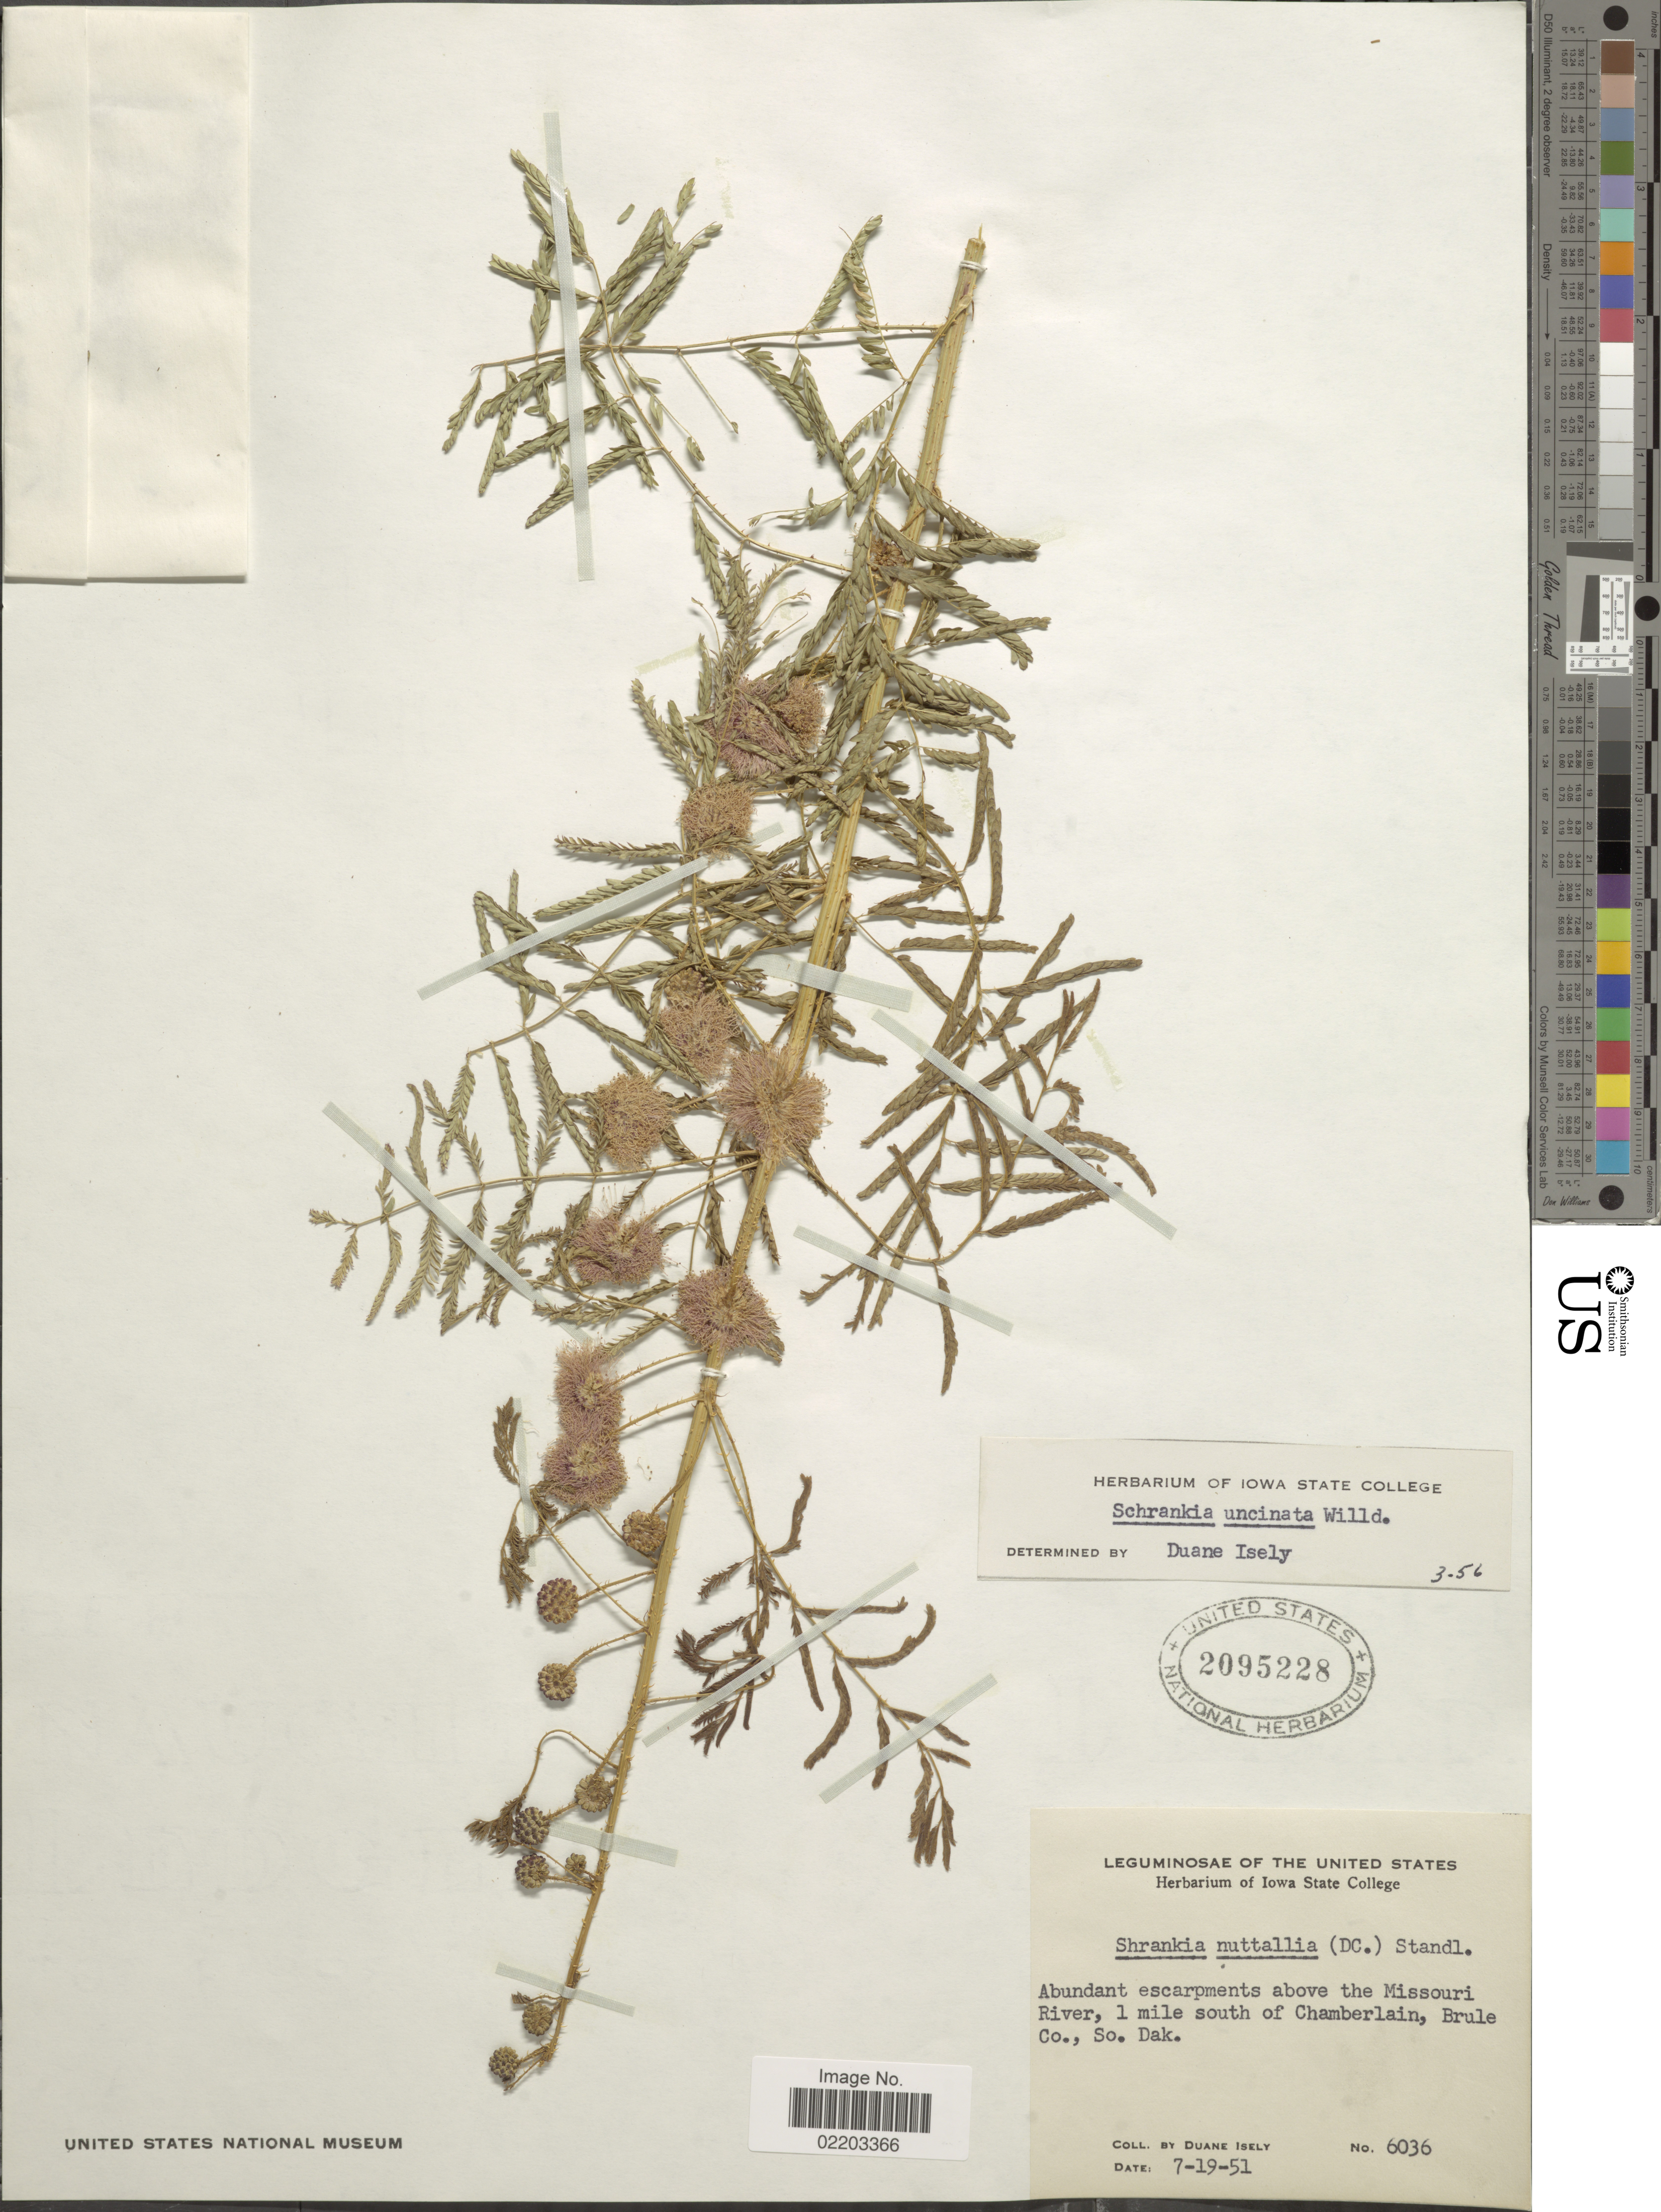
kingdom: Plantae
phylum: Tracheophyta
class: Magnoliopsida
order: Fabales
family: Fabaceae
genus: Mimosa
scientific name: Mimosa nuttallii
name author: (DC.) B.L. Turner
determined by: Strong, M. T., (US), Smithsonian Institution - National Museum of Natural History (UNITED STATES)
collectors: D. Isely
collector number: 6036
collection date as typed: Transcribed d/m/y: 19/7/51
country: United States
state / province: South Dakota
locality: Abundant escarpment above the Missouri River, 1 mile south of Chamberlain, Brule Co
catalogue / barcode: US 2095228